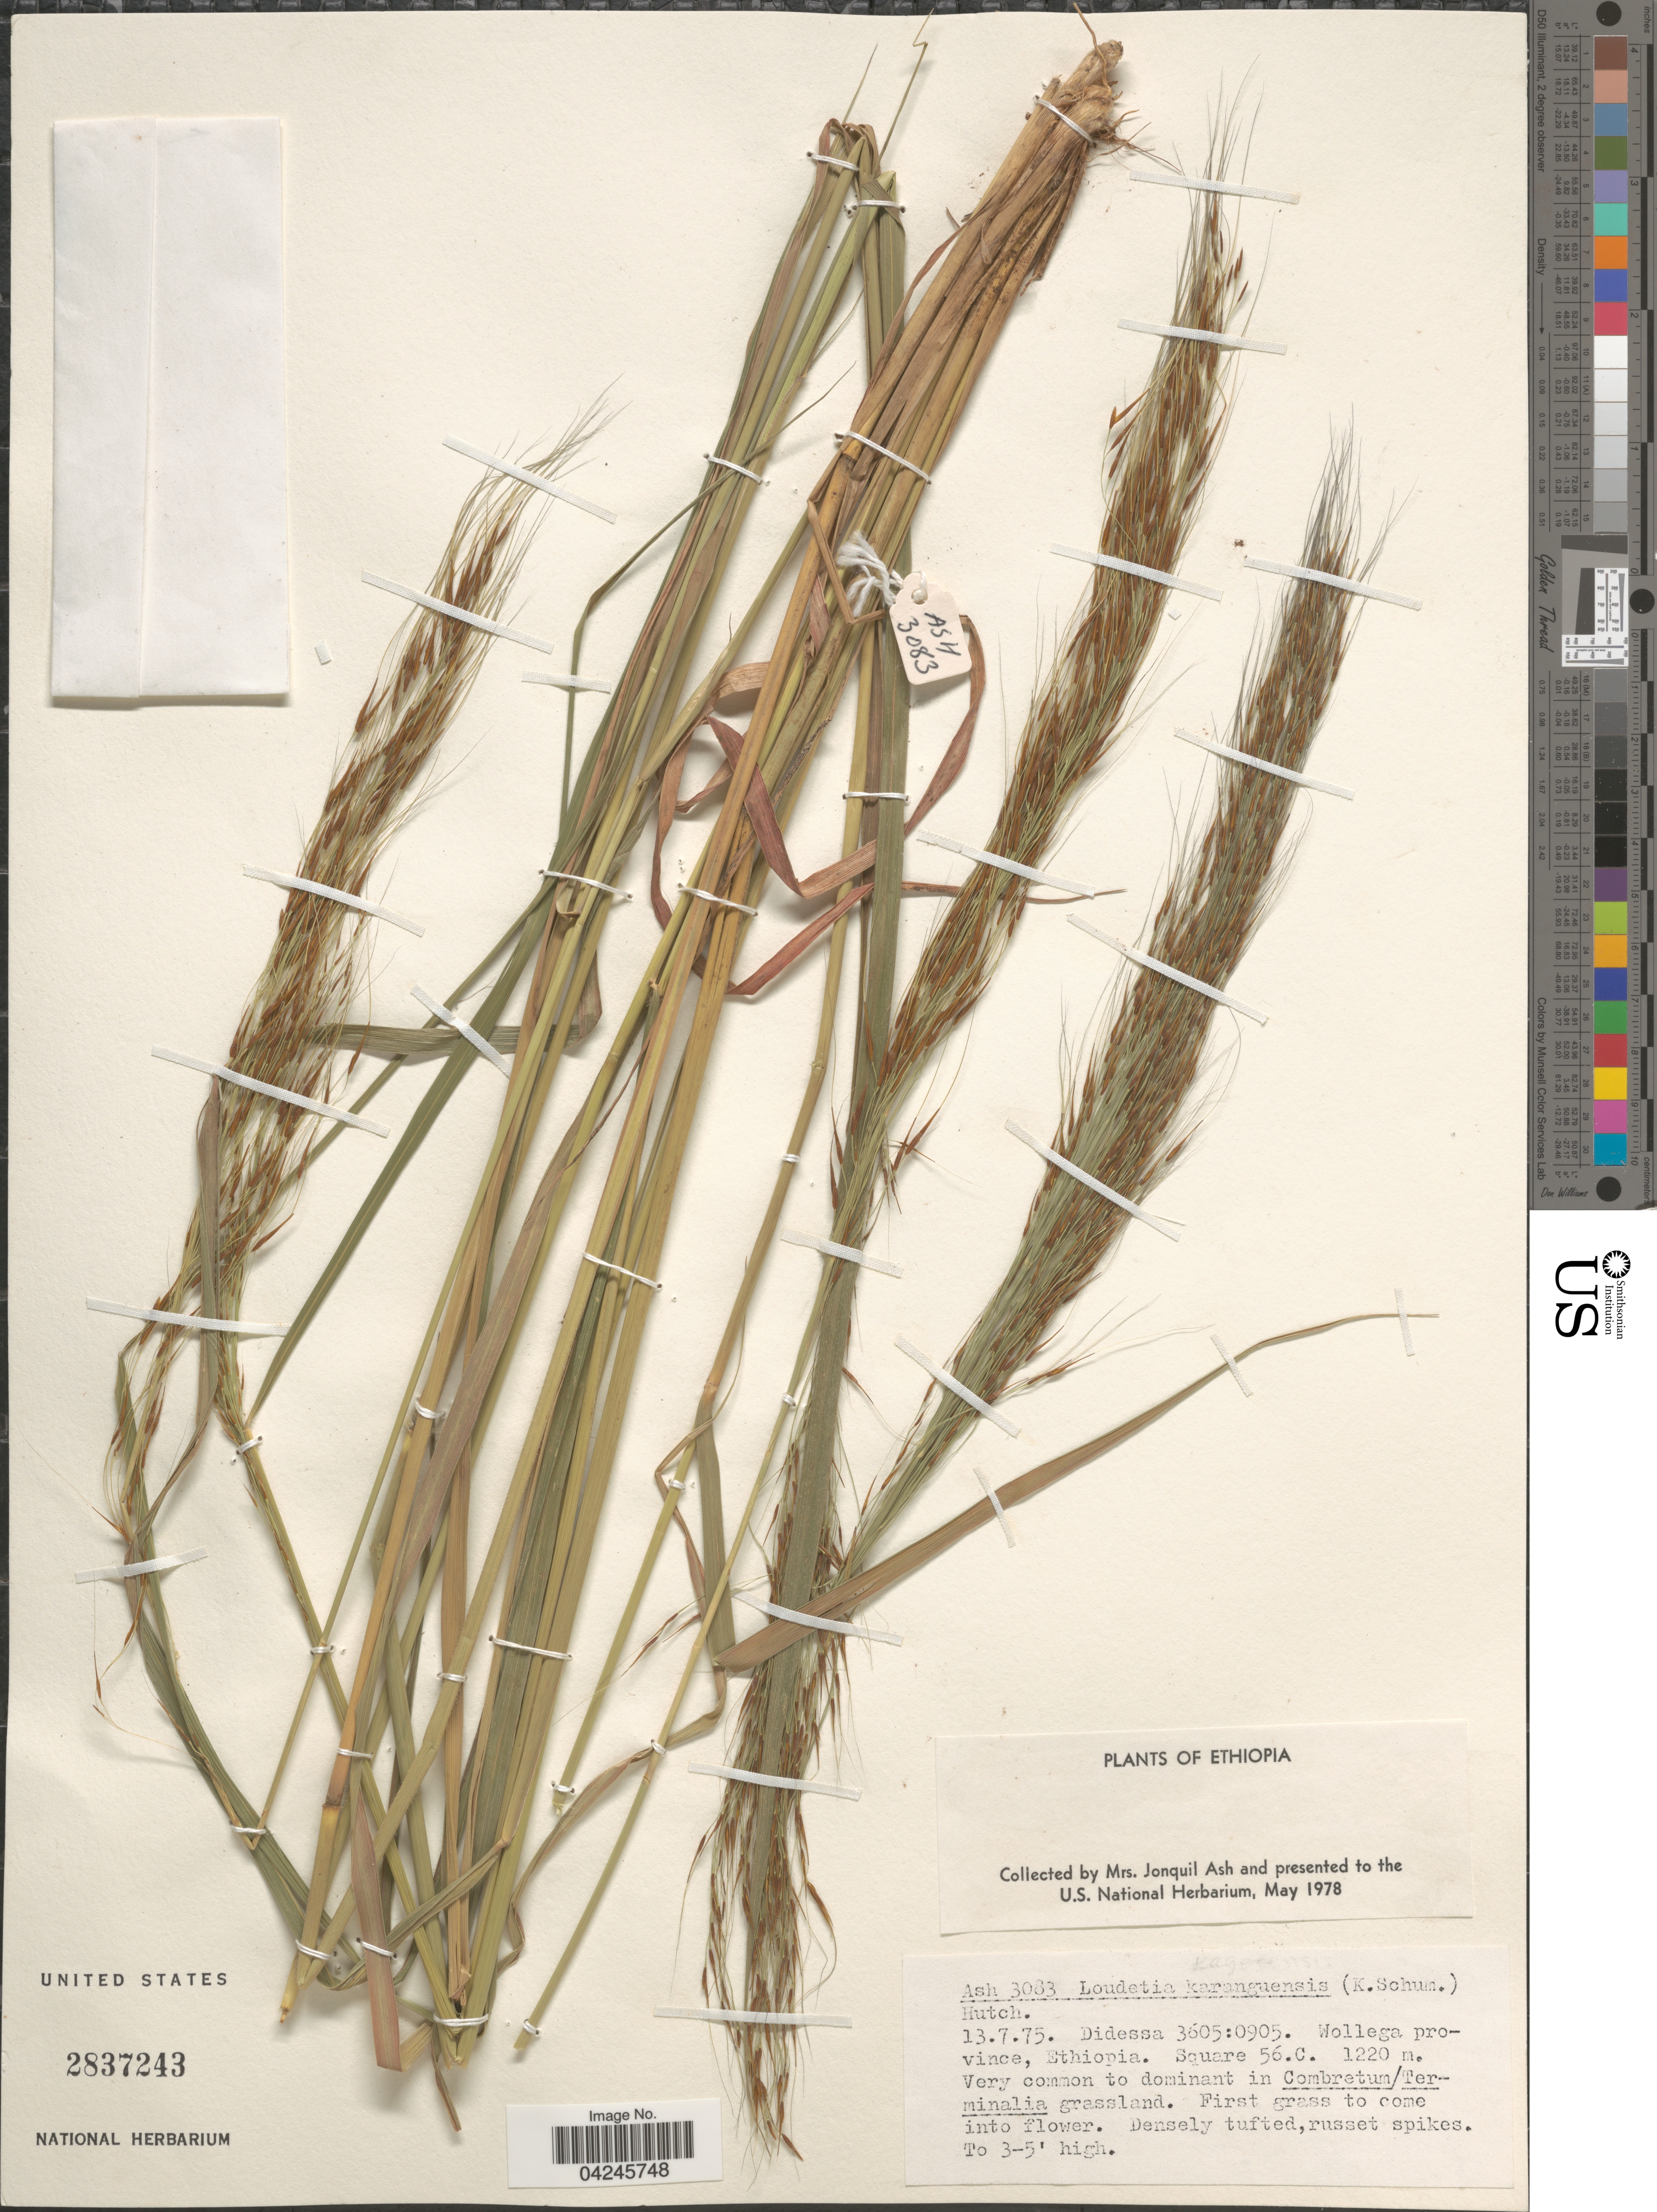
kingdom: Plantae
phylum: Tracheophyta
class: Liliopsida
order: Poales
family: Poaceae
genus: Loudetia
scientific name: Loudetia kagerensis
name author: (K. Schum.) Hutch.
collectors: J. Ash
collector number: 3083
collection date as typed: Transcribed d/m/y: 13/7/75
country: Ethiopia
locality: Didessa 3605:0905. Wollega province. Square 56.C.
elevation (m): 1220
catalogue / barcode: US 2837243